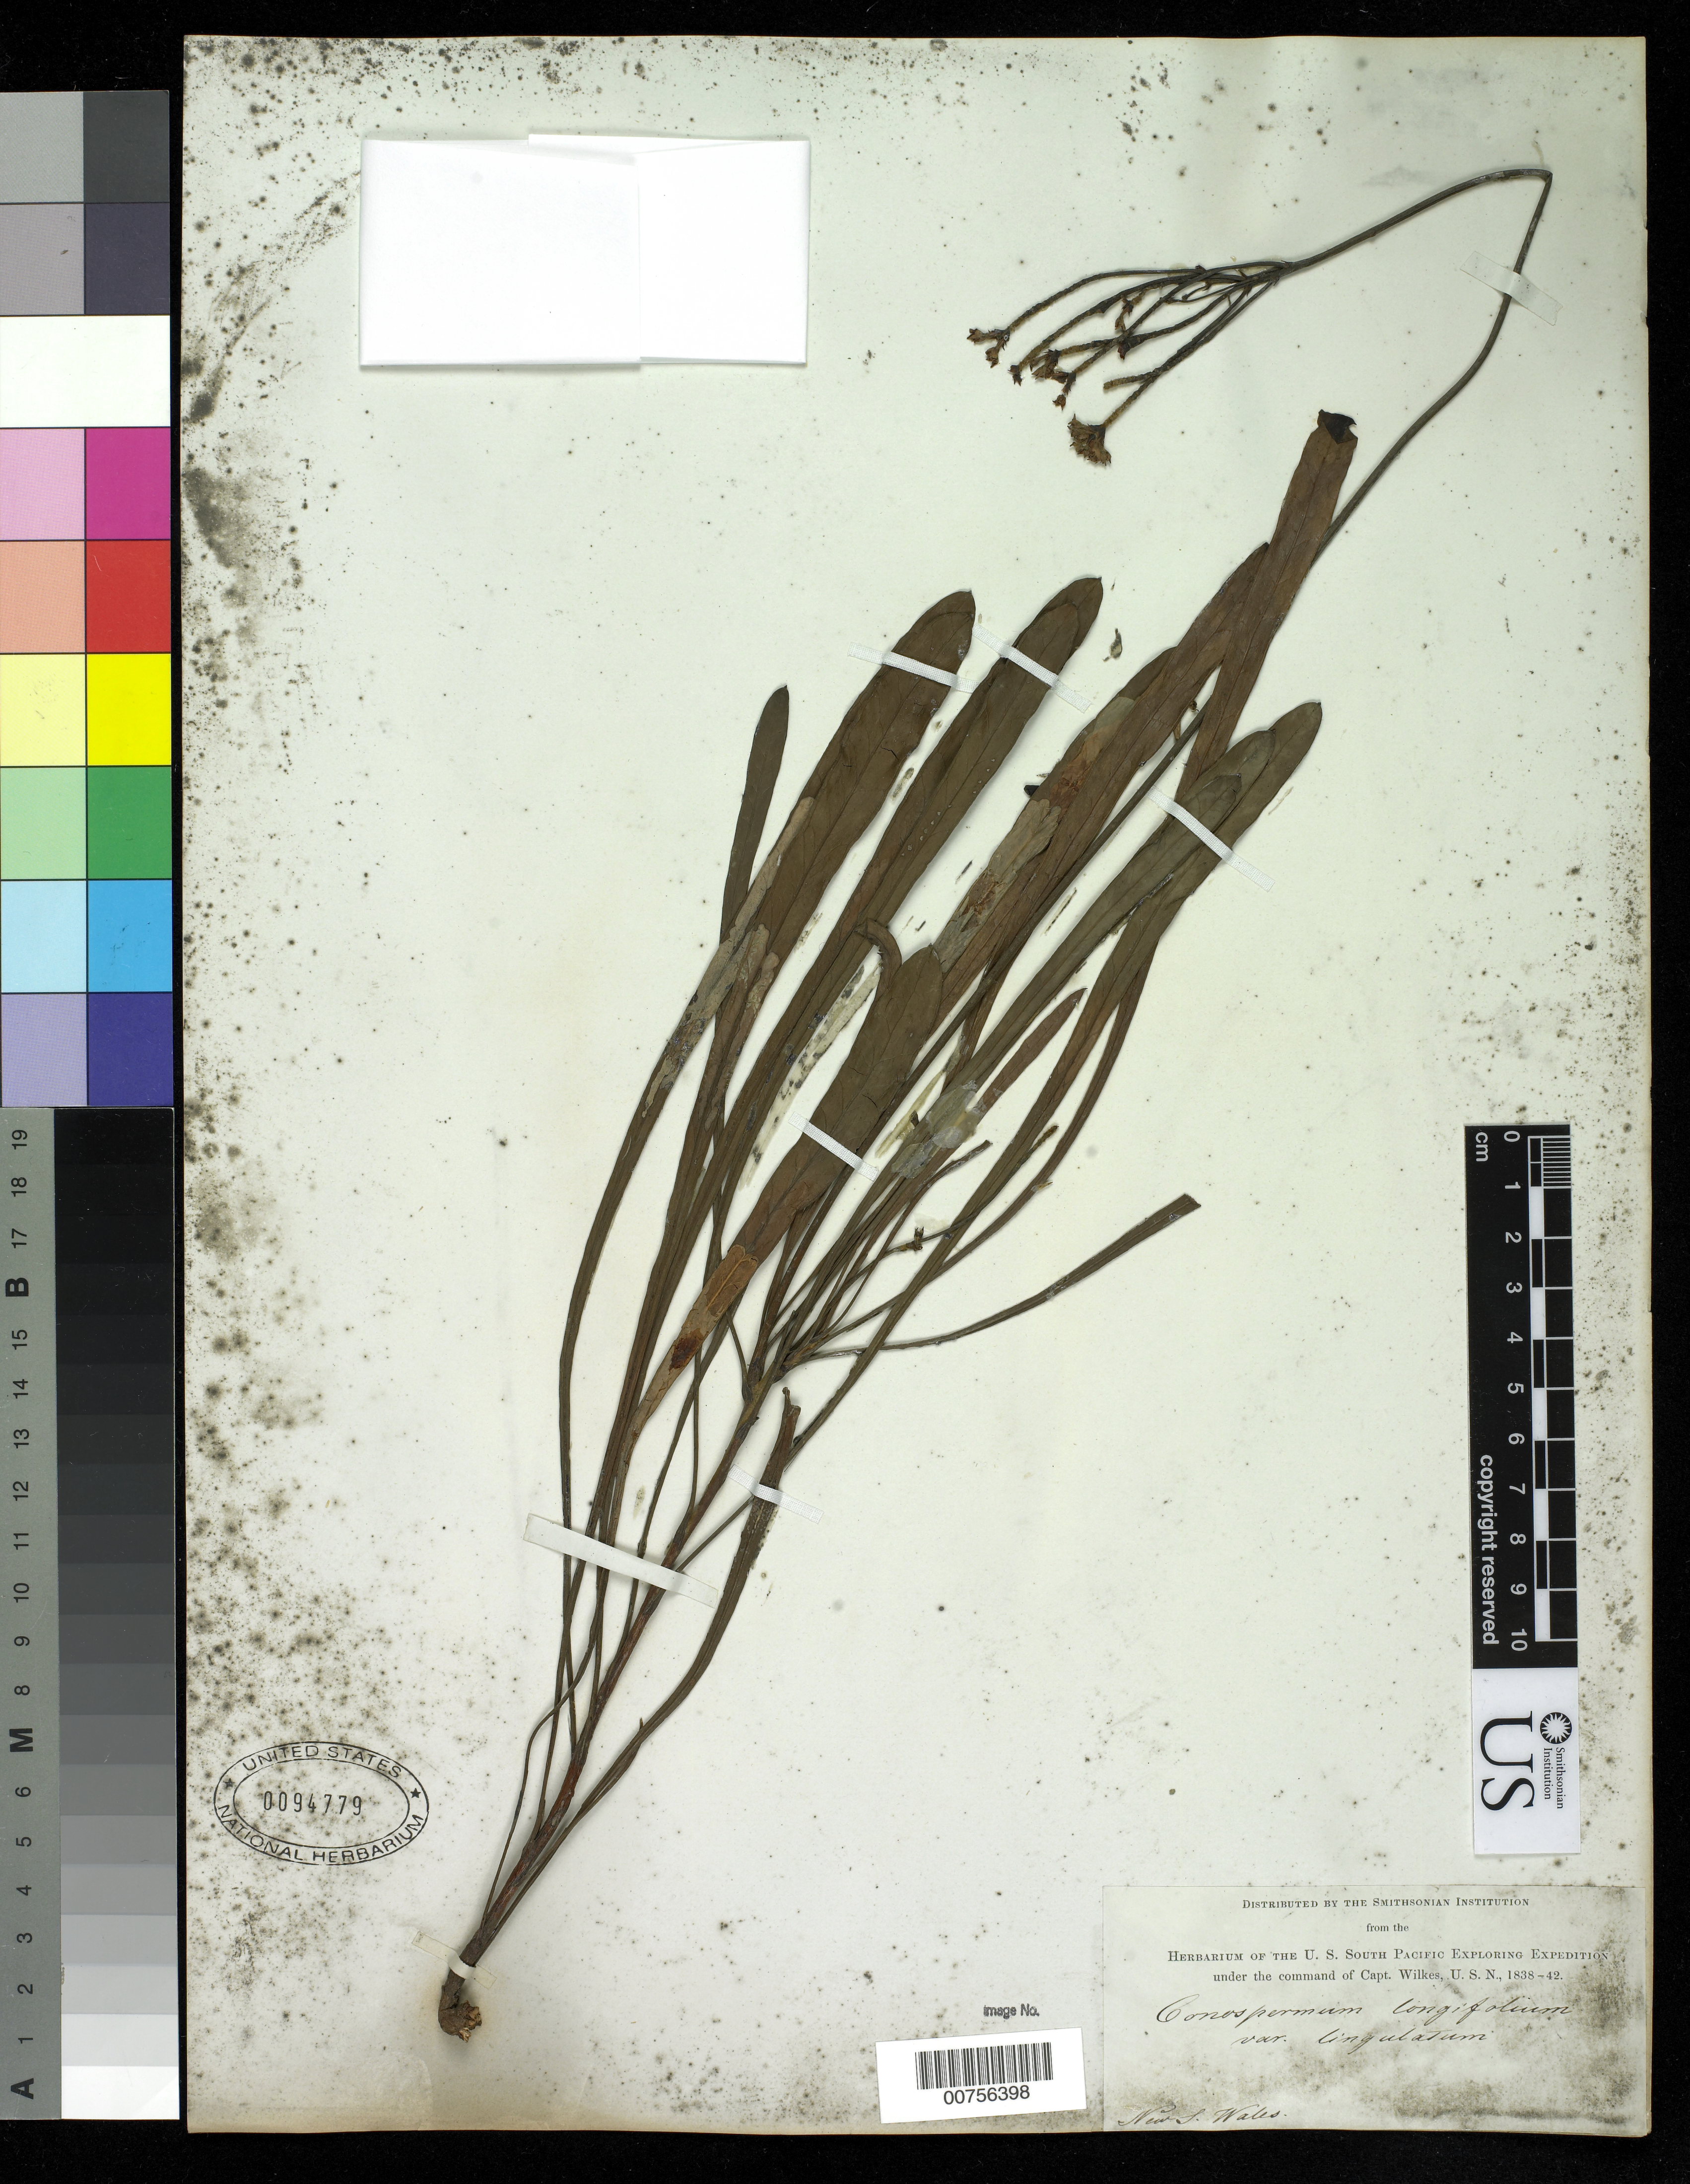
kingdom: Plantae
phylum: Tracheophyta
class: Magnoliopsida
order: Proteales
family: Proteaceae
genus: Conospermum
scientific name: Conospermum longifolium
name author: Sm.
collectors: Wilkes Explor. Exped.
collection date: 1838/1842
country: Australia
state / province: New South Wales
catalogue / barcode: US 94779